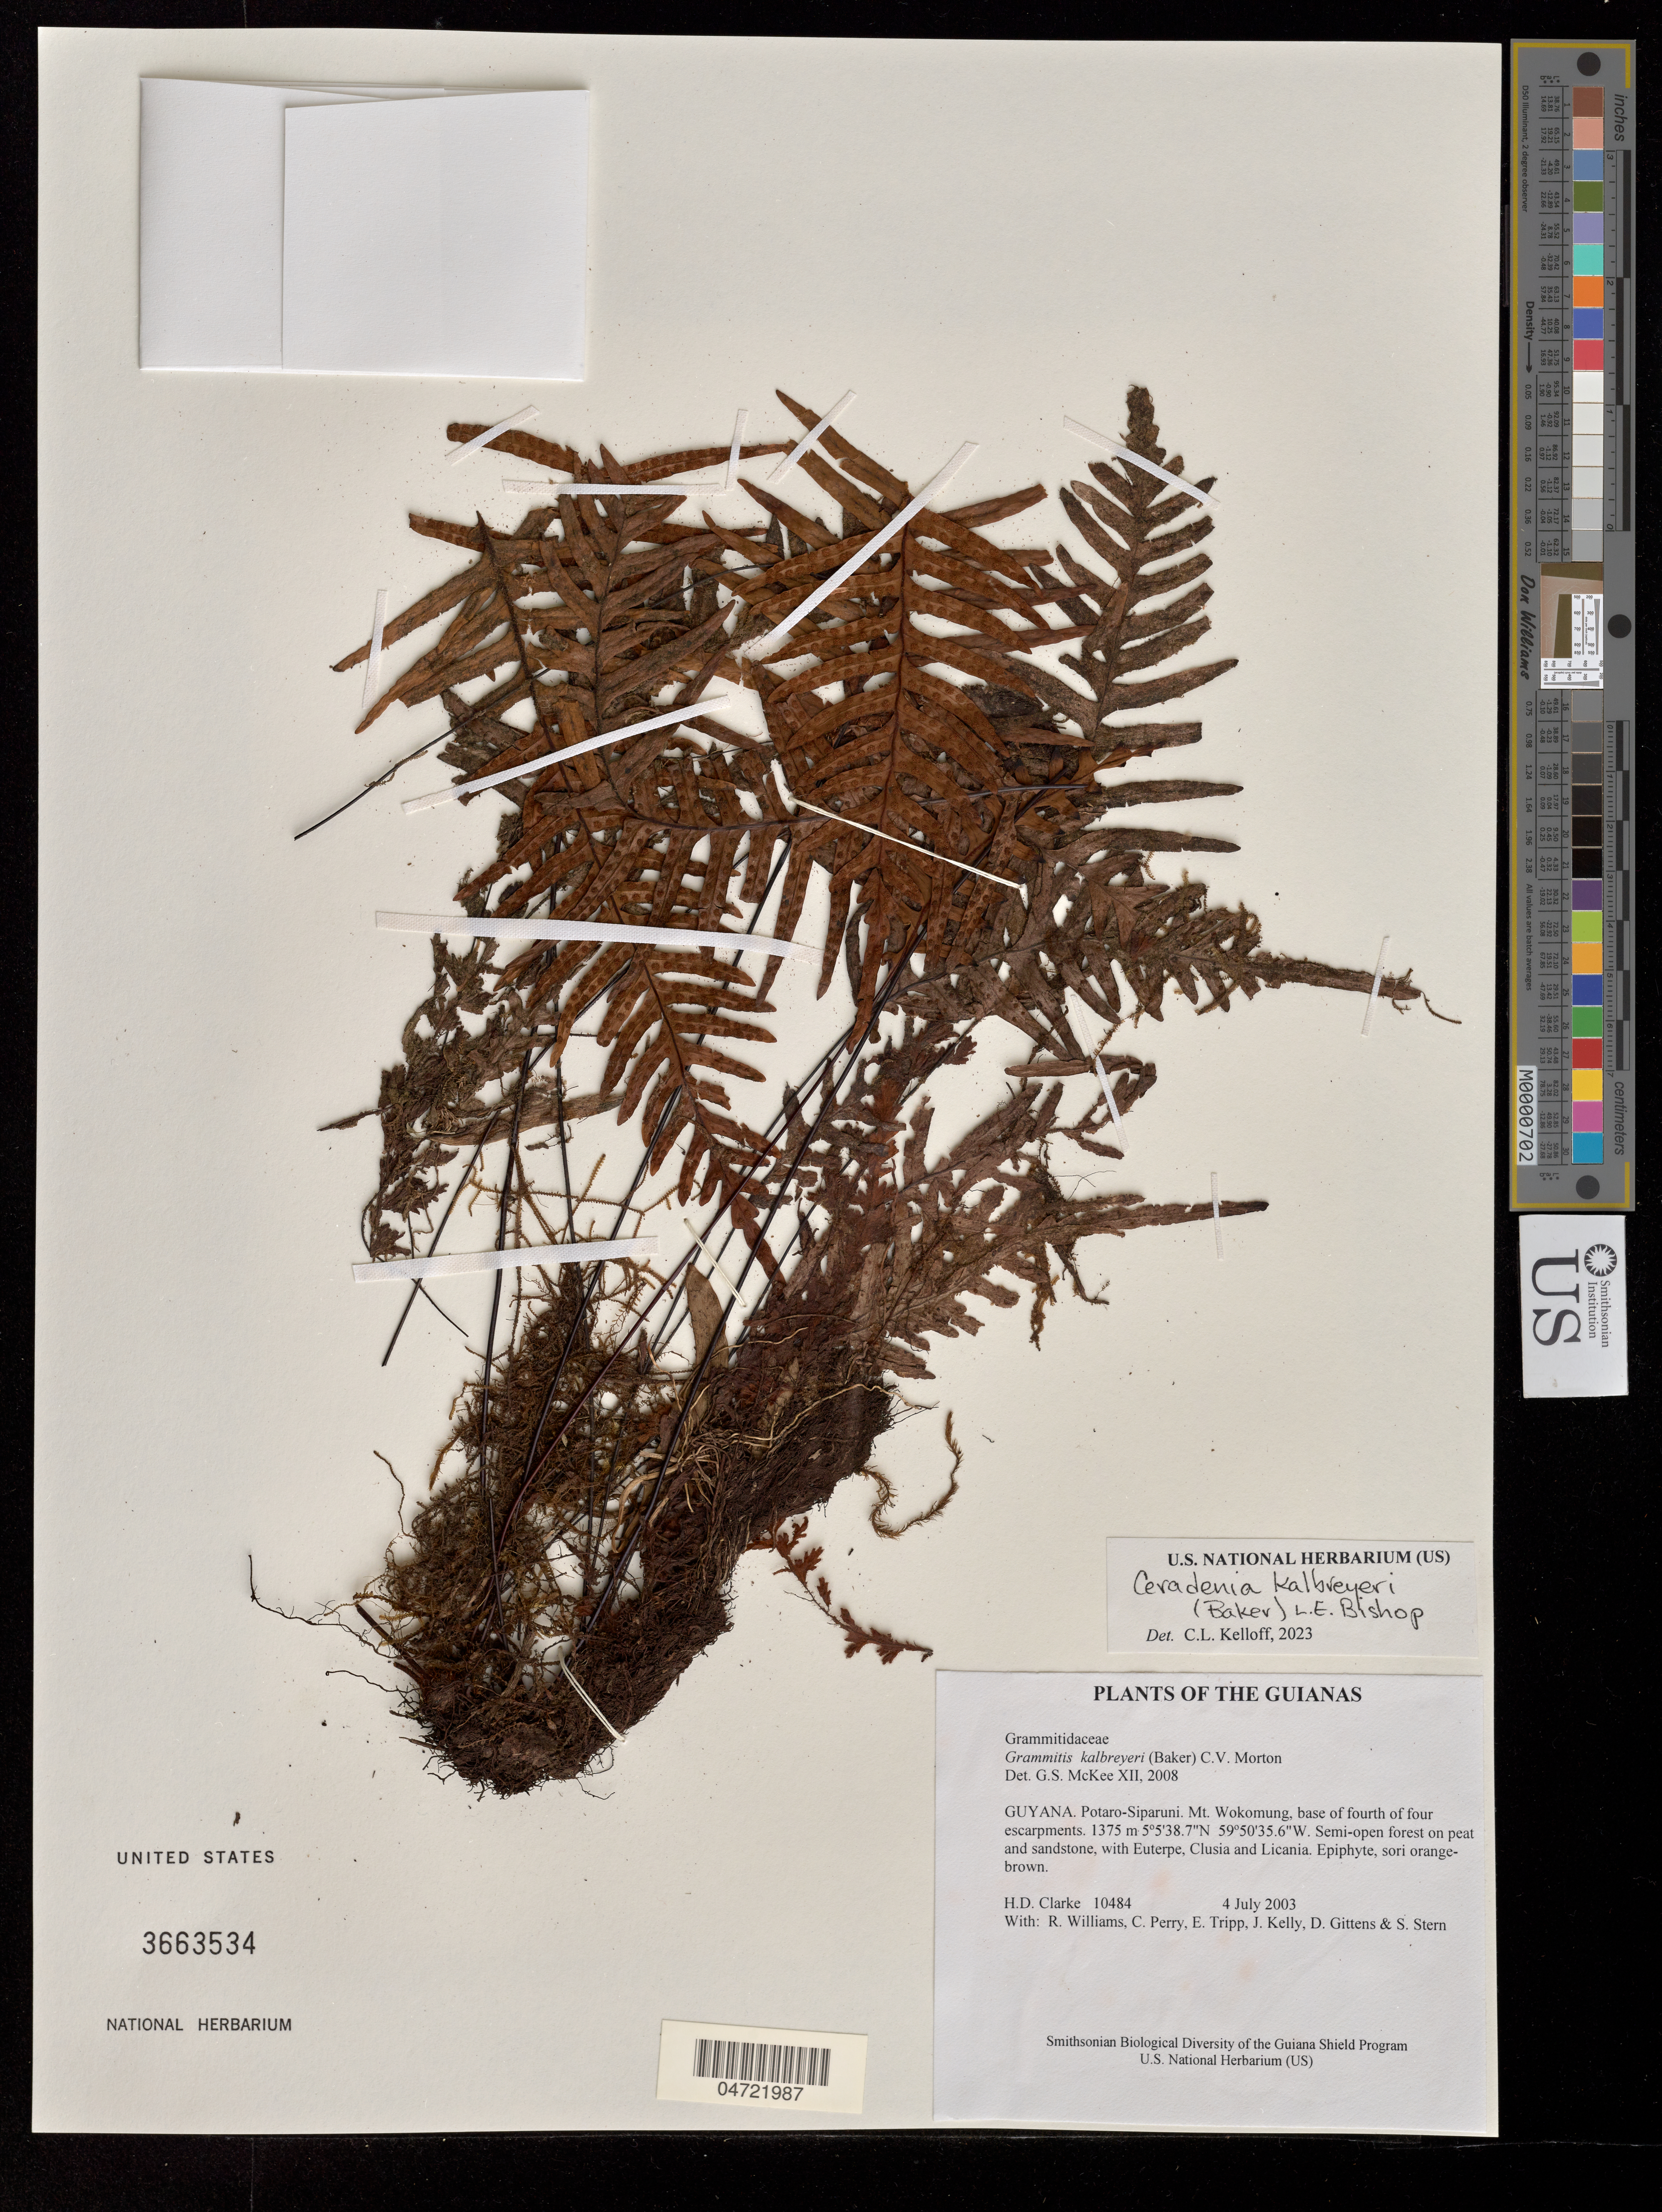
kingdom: Plantae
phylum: Tracheophyta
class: Polypodiopsida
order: Polypodiales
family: Polypodiaceae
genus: Ceradenia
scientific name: Ceradenia kalbreyeri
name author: (Baker) L.E. Bishop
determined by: Kelloff, Carol L.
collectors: H. D. Clarke, R. Williams, C. Perry, E. Tripp, J. Kelly, D. Gittens & S. R. Stern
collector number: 10484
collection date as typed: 4 July 2003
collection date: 2003-07-04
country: Guyana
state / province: Potaro-Siparuni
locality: Mt. Wokomung, base of fourth of four escarpments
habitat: Semi-open forest on peat and sandstone, with Euterpe, Clusia and Licania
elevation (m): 1375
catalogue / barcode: US 3663534